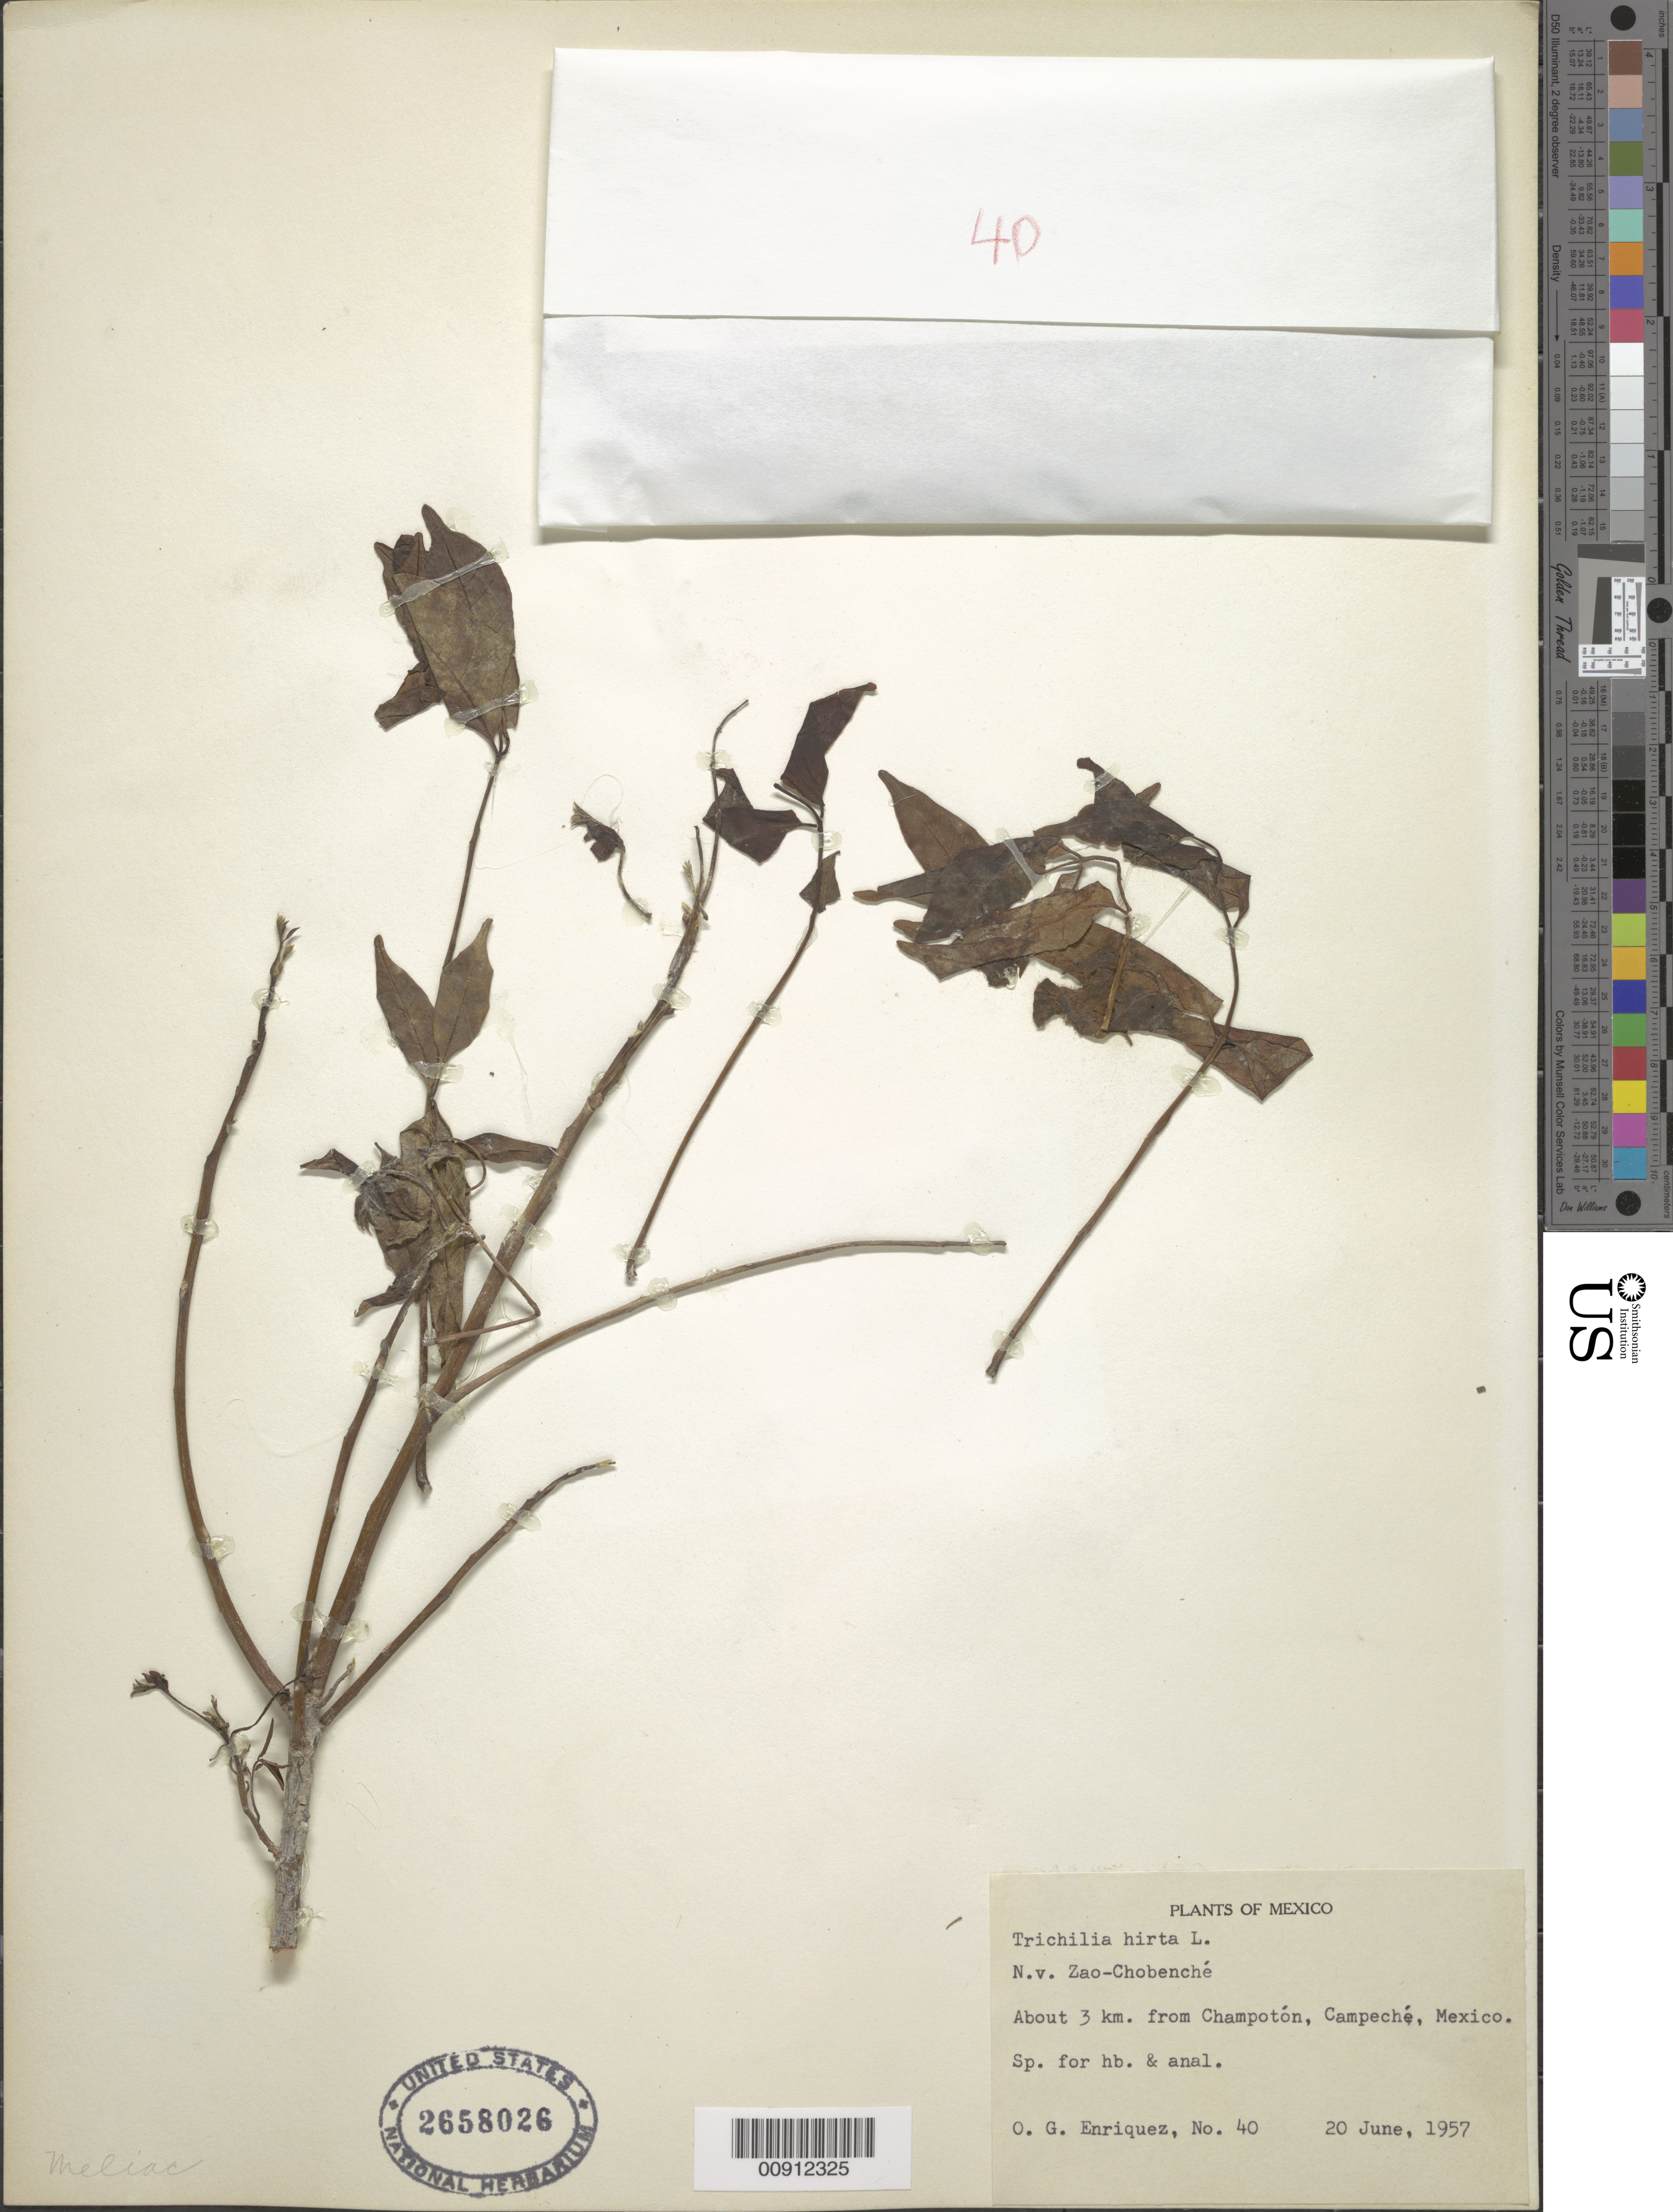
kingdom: Plantae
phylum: Tracheophyta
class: Magnoliopsida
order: Sapindales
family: Meliaceae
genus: Trichilia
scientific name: Trichilia hirta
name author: L.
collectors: O. Enriquez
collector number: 40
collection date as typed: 20 Jun 1957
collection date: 1957-06-20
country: Mexico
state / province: Campeche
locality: Campeche: 3 km al WNW de hampoton carretera a Ciudad del Carmen.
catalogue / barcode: US 2658026